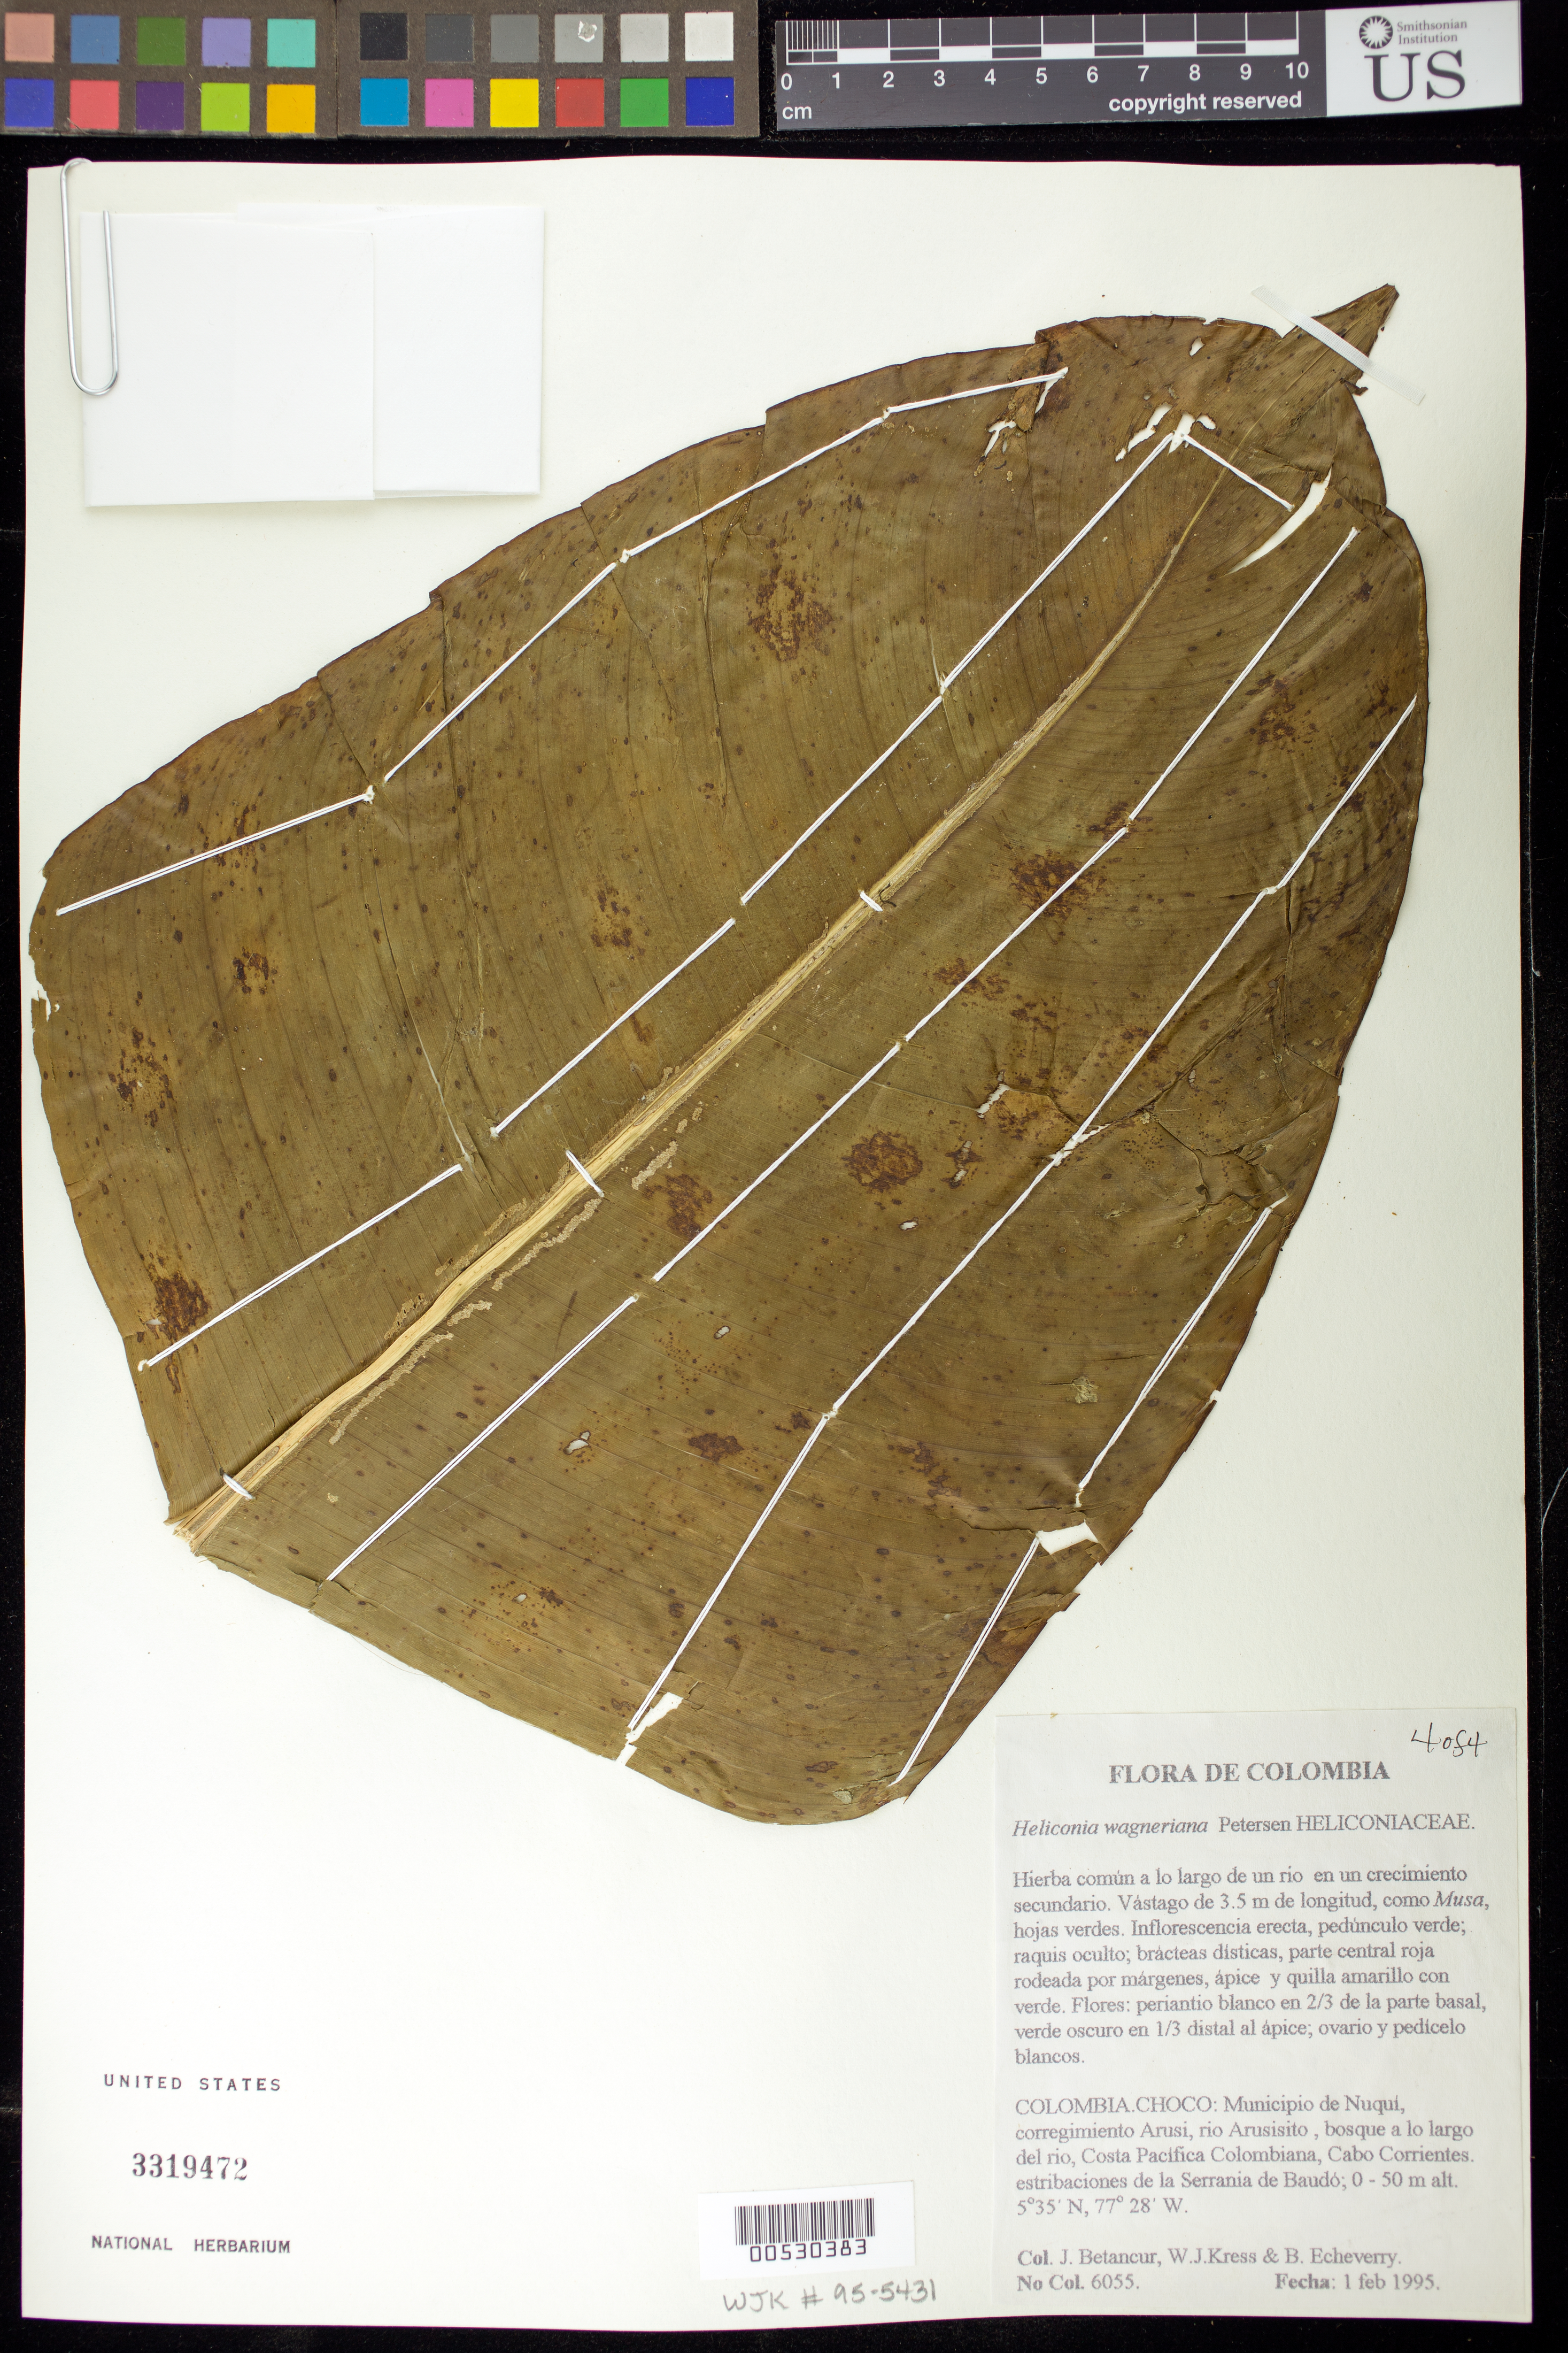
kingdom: Plantae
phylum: Tracheophyta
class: Liliopsida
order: Zingiberales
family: Heliconiaceae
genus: Heliconia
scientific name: Heliconia wagneriana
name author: Petersen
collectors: J. C. Betancur, W. J. Kress & B. Echeverry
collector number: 6055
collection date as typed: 01 Feb 1995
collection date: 1995-02-01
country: Colombia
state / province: Chocó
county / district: Nuqui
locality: Rio Arusicito, just south of Arusi.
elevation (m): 0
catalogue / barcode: US 3319472